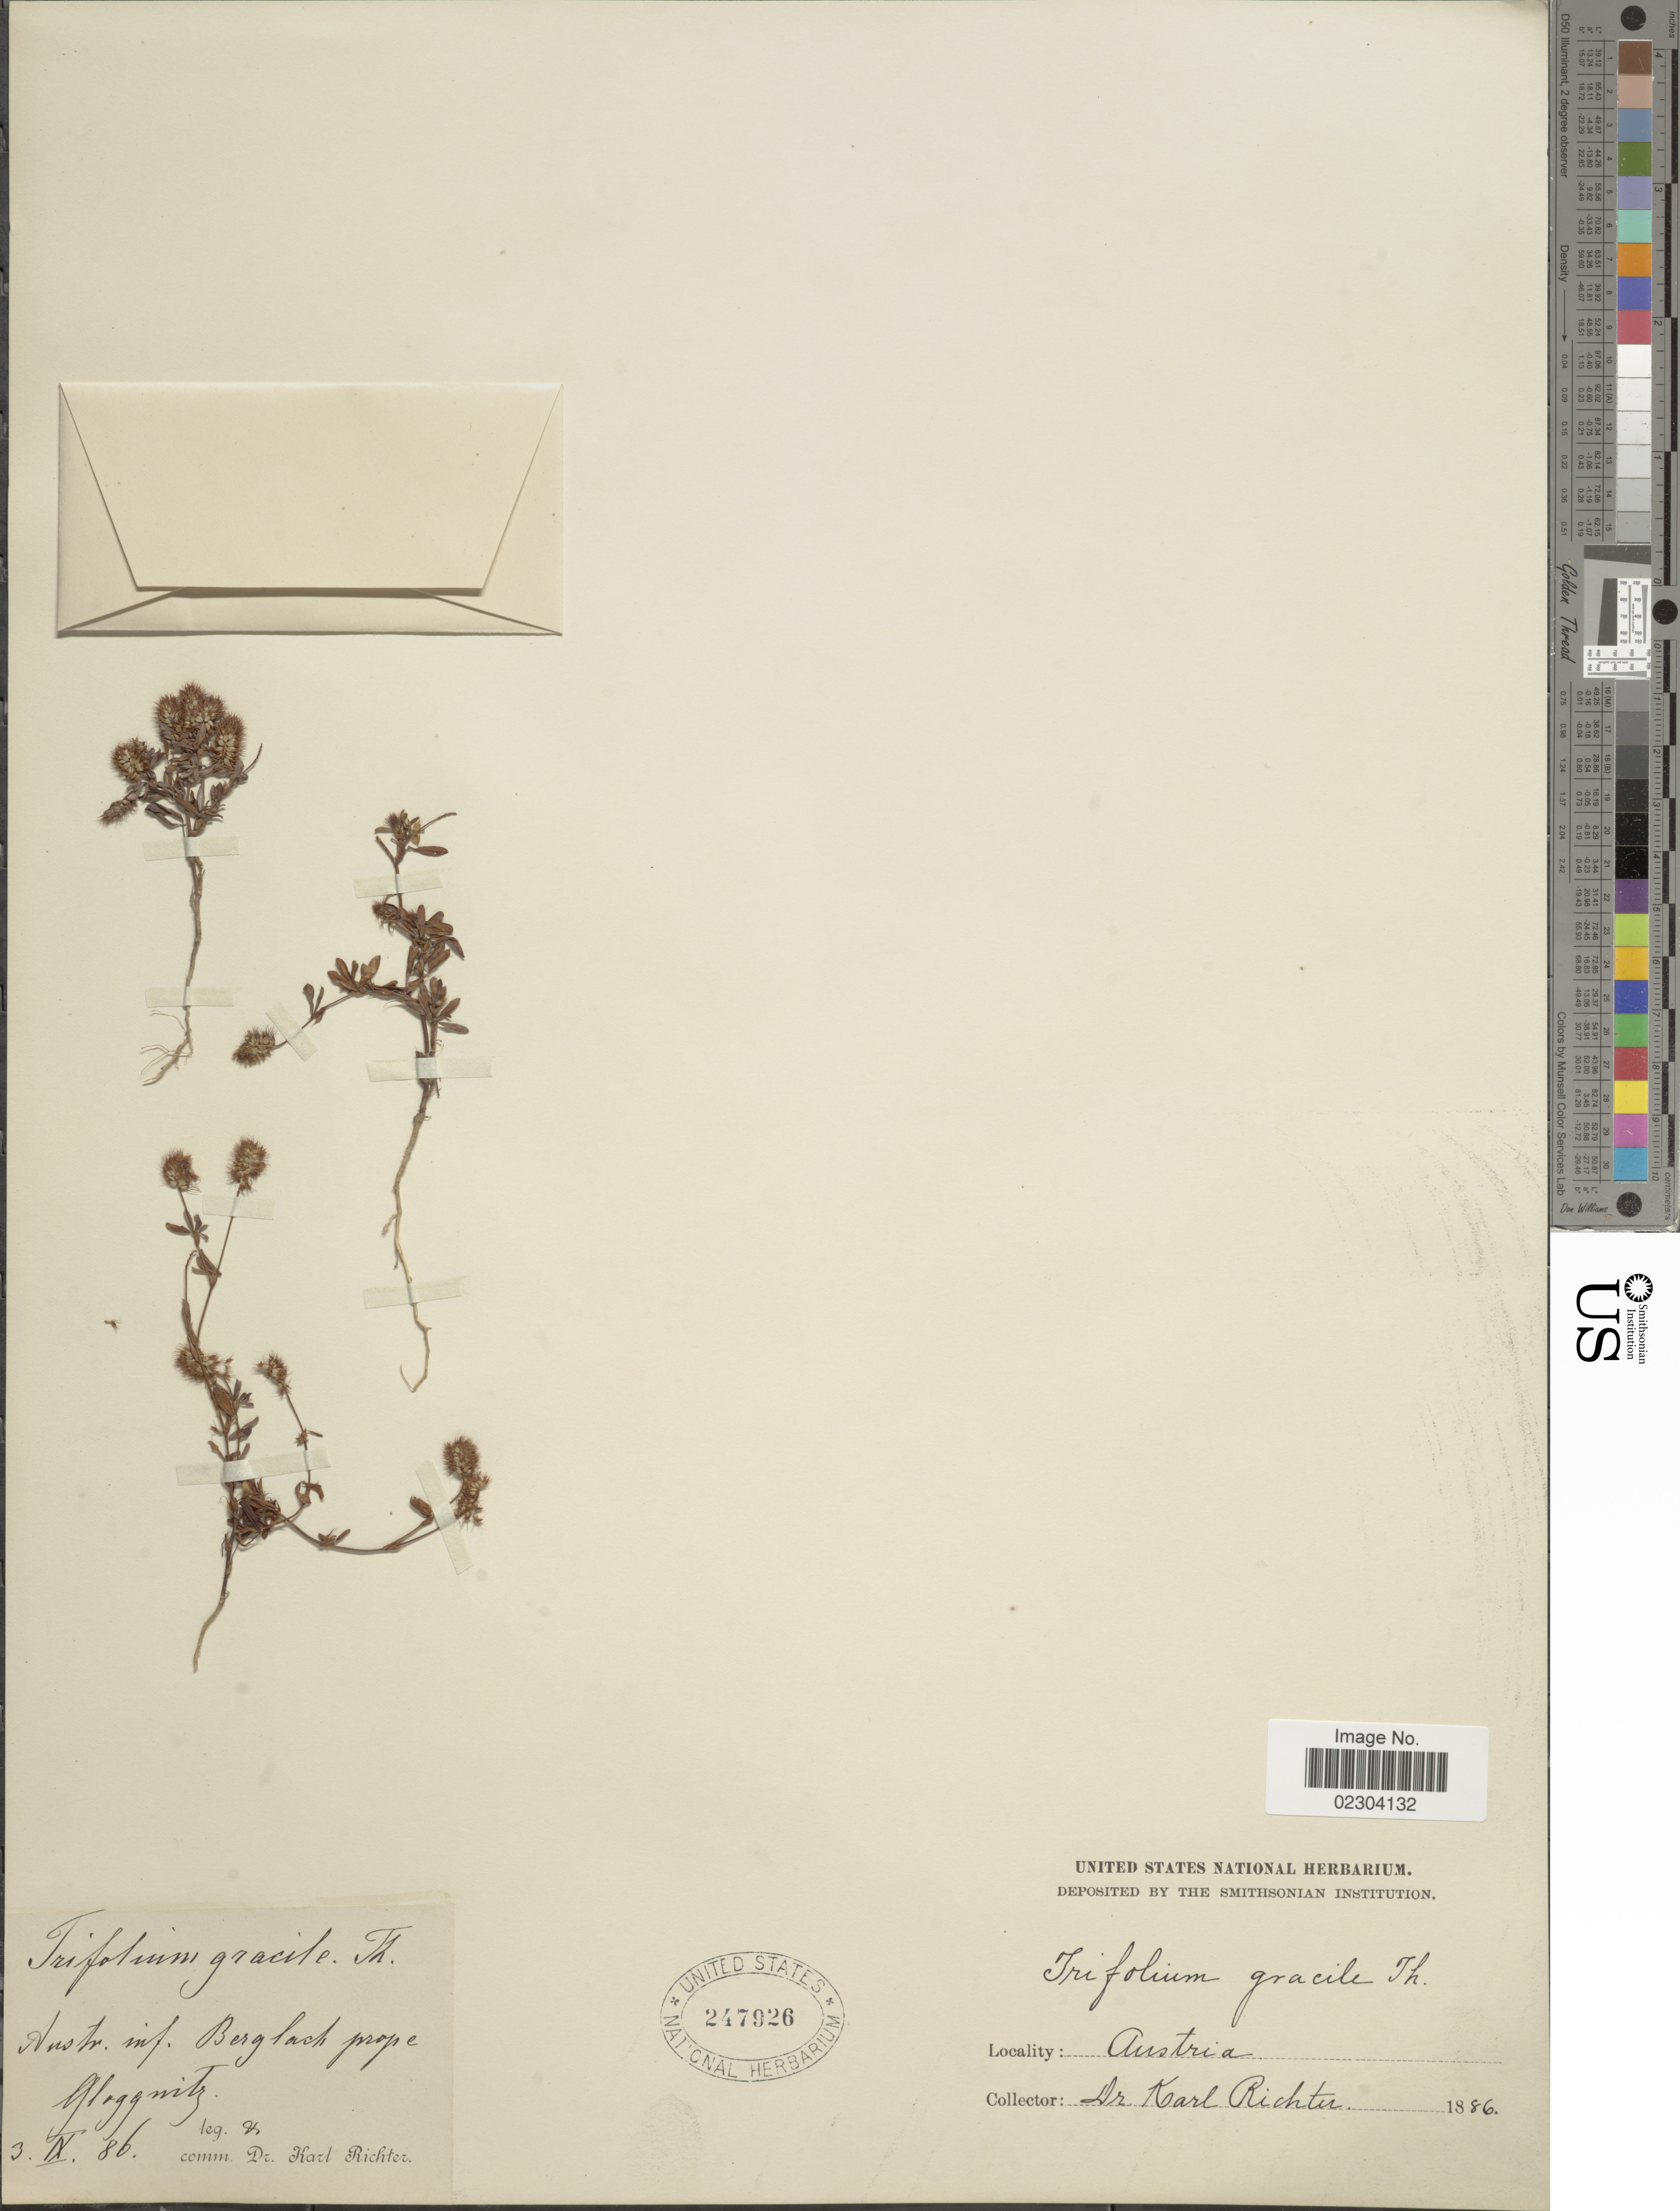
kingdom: Plantae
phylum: Tracheophyta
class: Magnoliopsida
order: Fabales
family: Fabaceae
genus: Trifolium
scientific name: Trifolium gracile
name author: Thuill.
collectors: K. Richter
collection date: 1886-09-03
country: Austria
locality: Austria inf. Berglach prope Gloggnitz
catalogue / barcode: US 247926